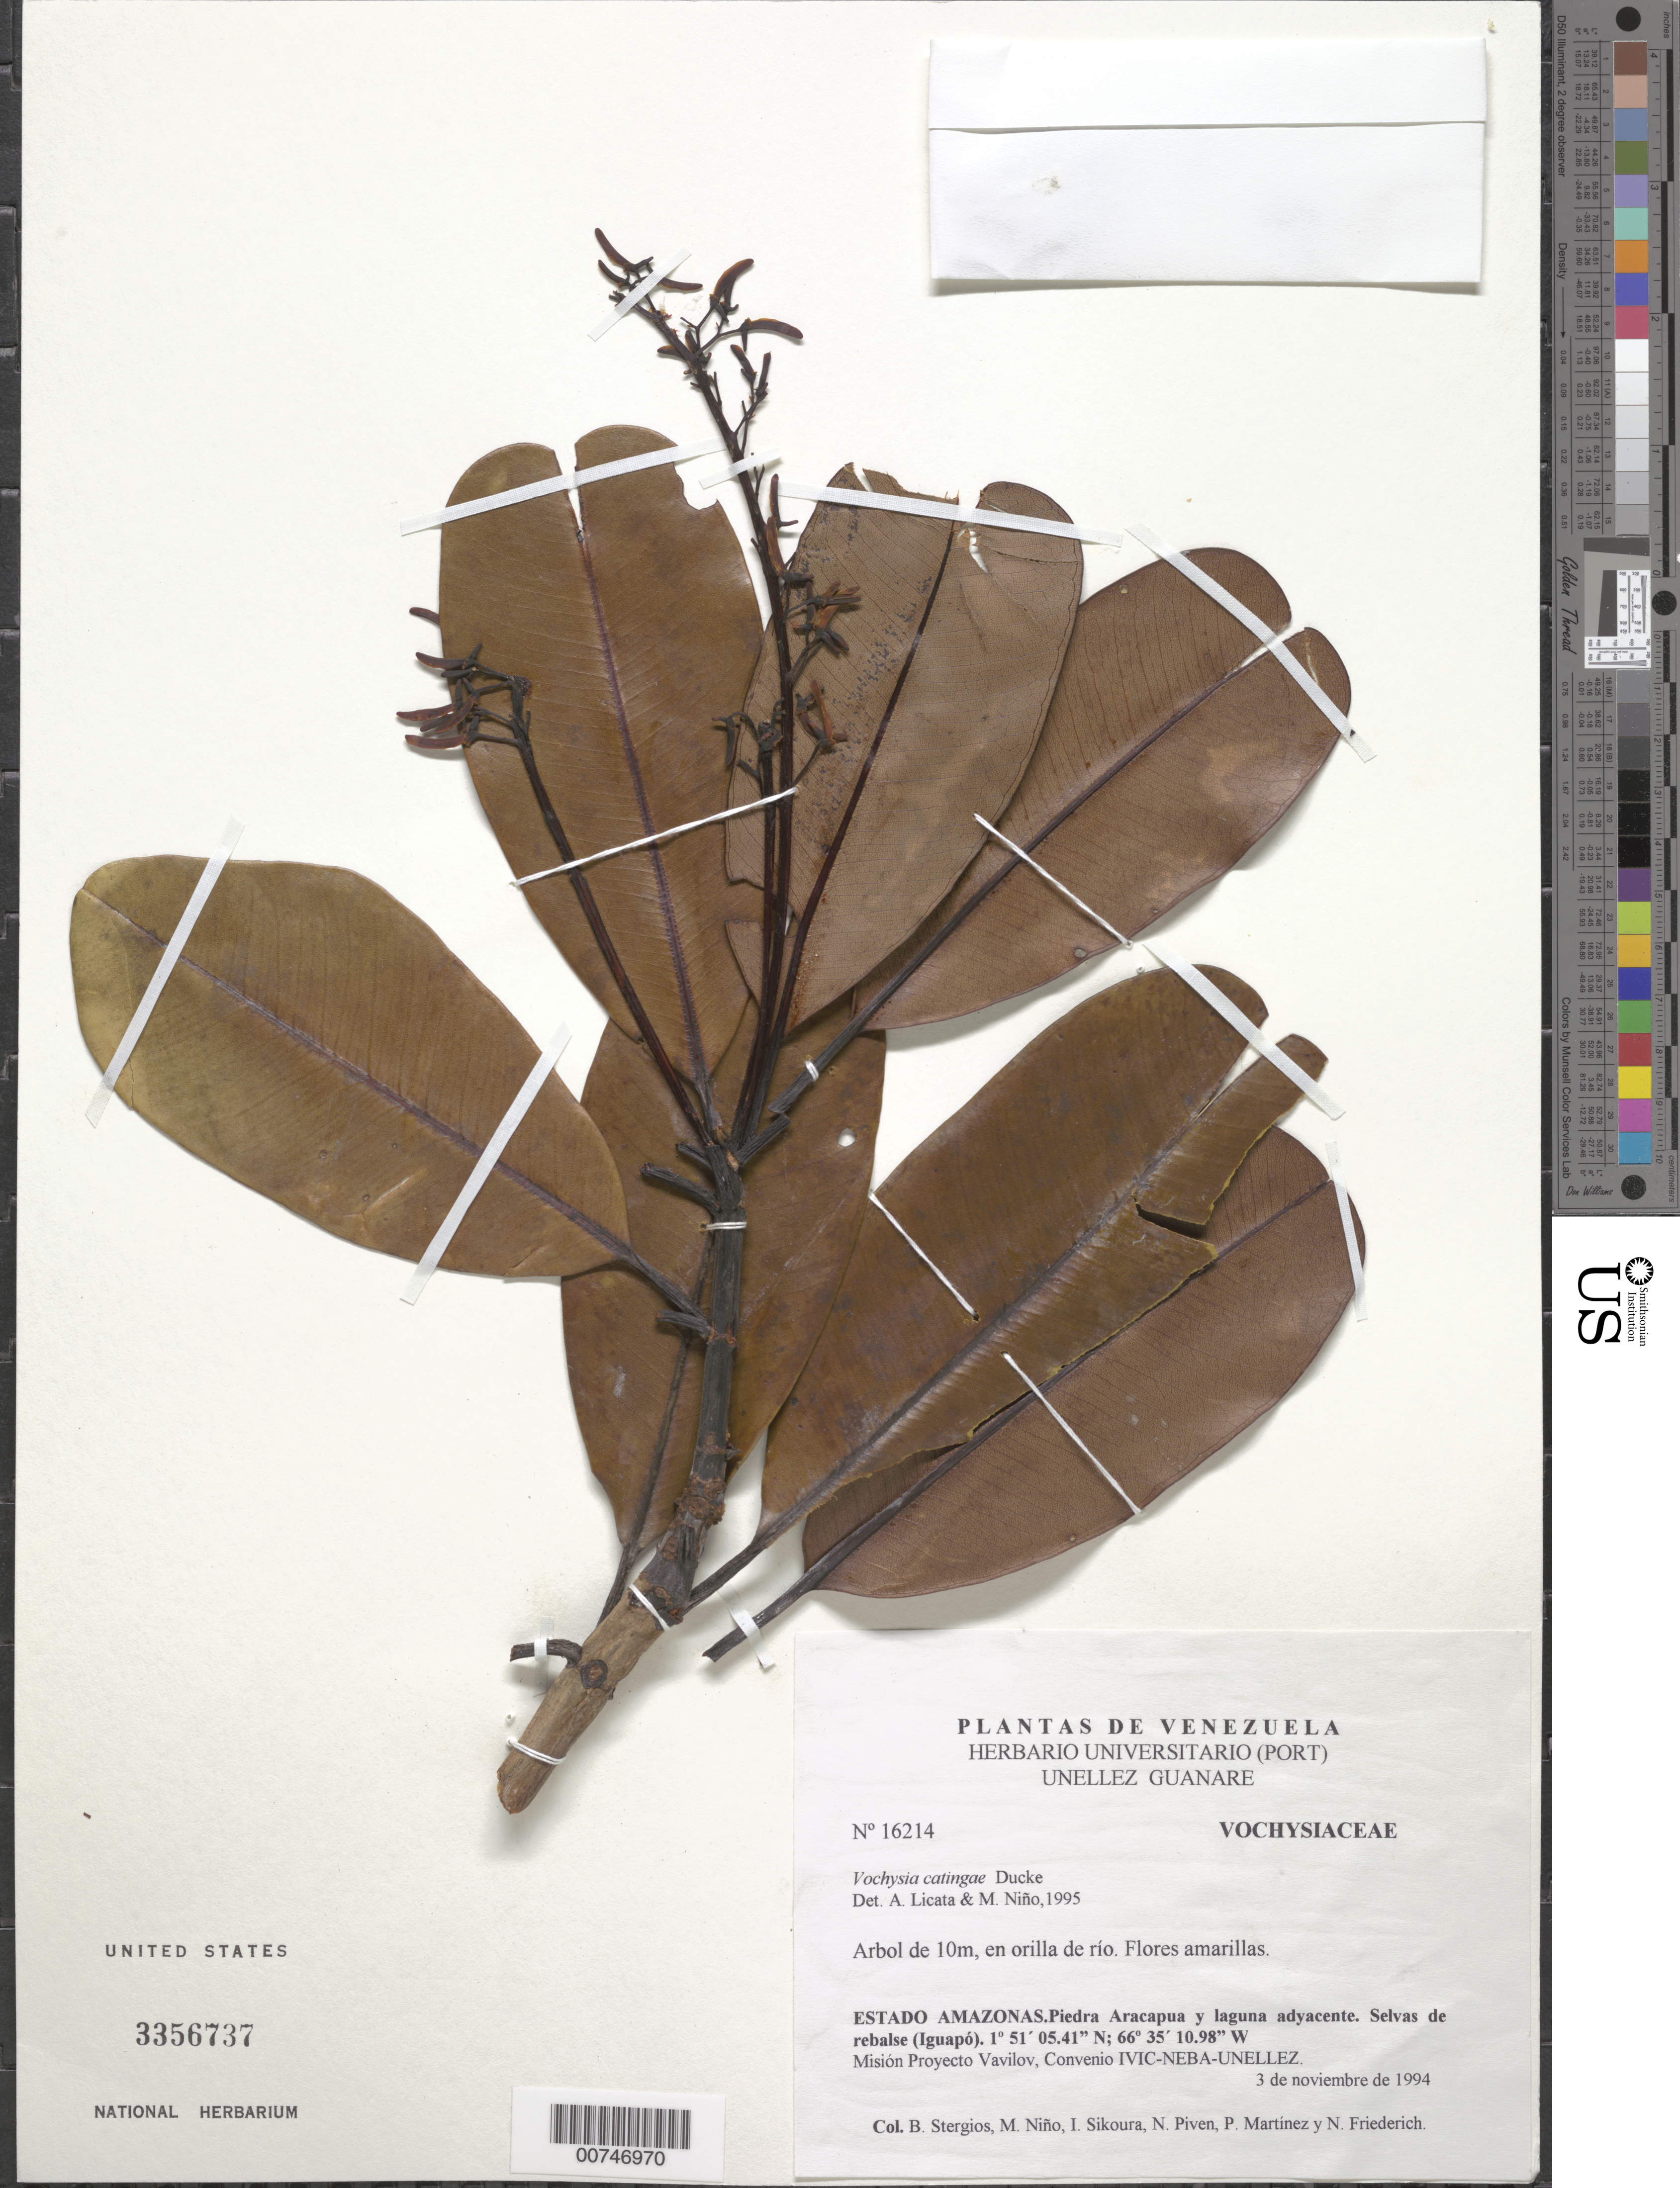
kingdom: Plantae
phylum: Tracheophyta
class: Magnoliopsida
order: Myrtales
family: Vochysiaceae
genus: Vochysia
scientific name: Vochysia catingae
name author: Ducke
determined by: Licata, A.; Niño, S. M.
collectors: B. G. Stergios, S. M. Niño, I. Sikoura, N. Piven, P. Martinez & N. Friederich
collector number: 16214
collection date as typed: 3-Nov-94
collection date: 1994-11-03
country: Venezuela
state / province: Amazonas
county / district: Río Negro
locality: Piedra Aracapua y laguna adyacente; Mision Proyecto Vavilov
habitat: Along river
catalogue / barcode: US 3356737